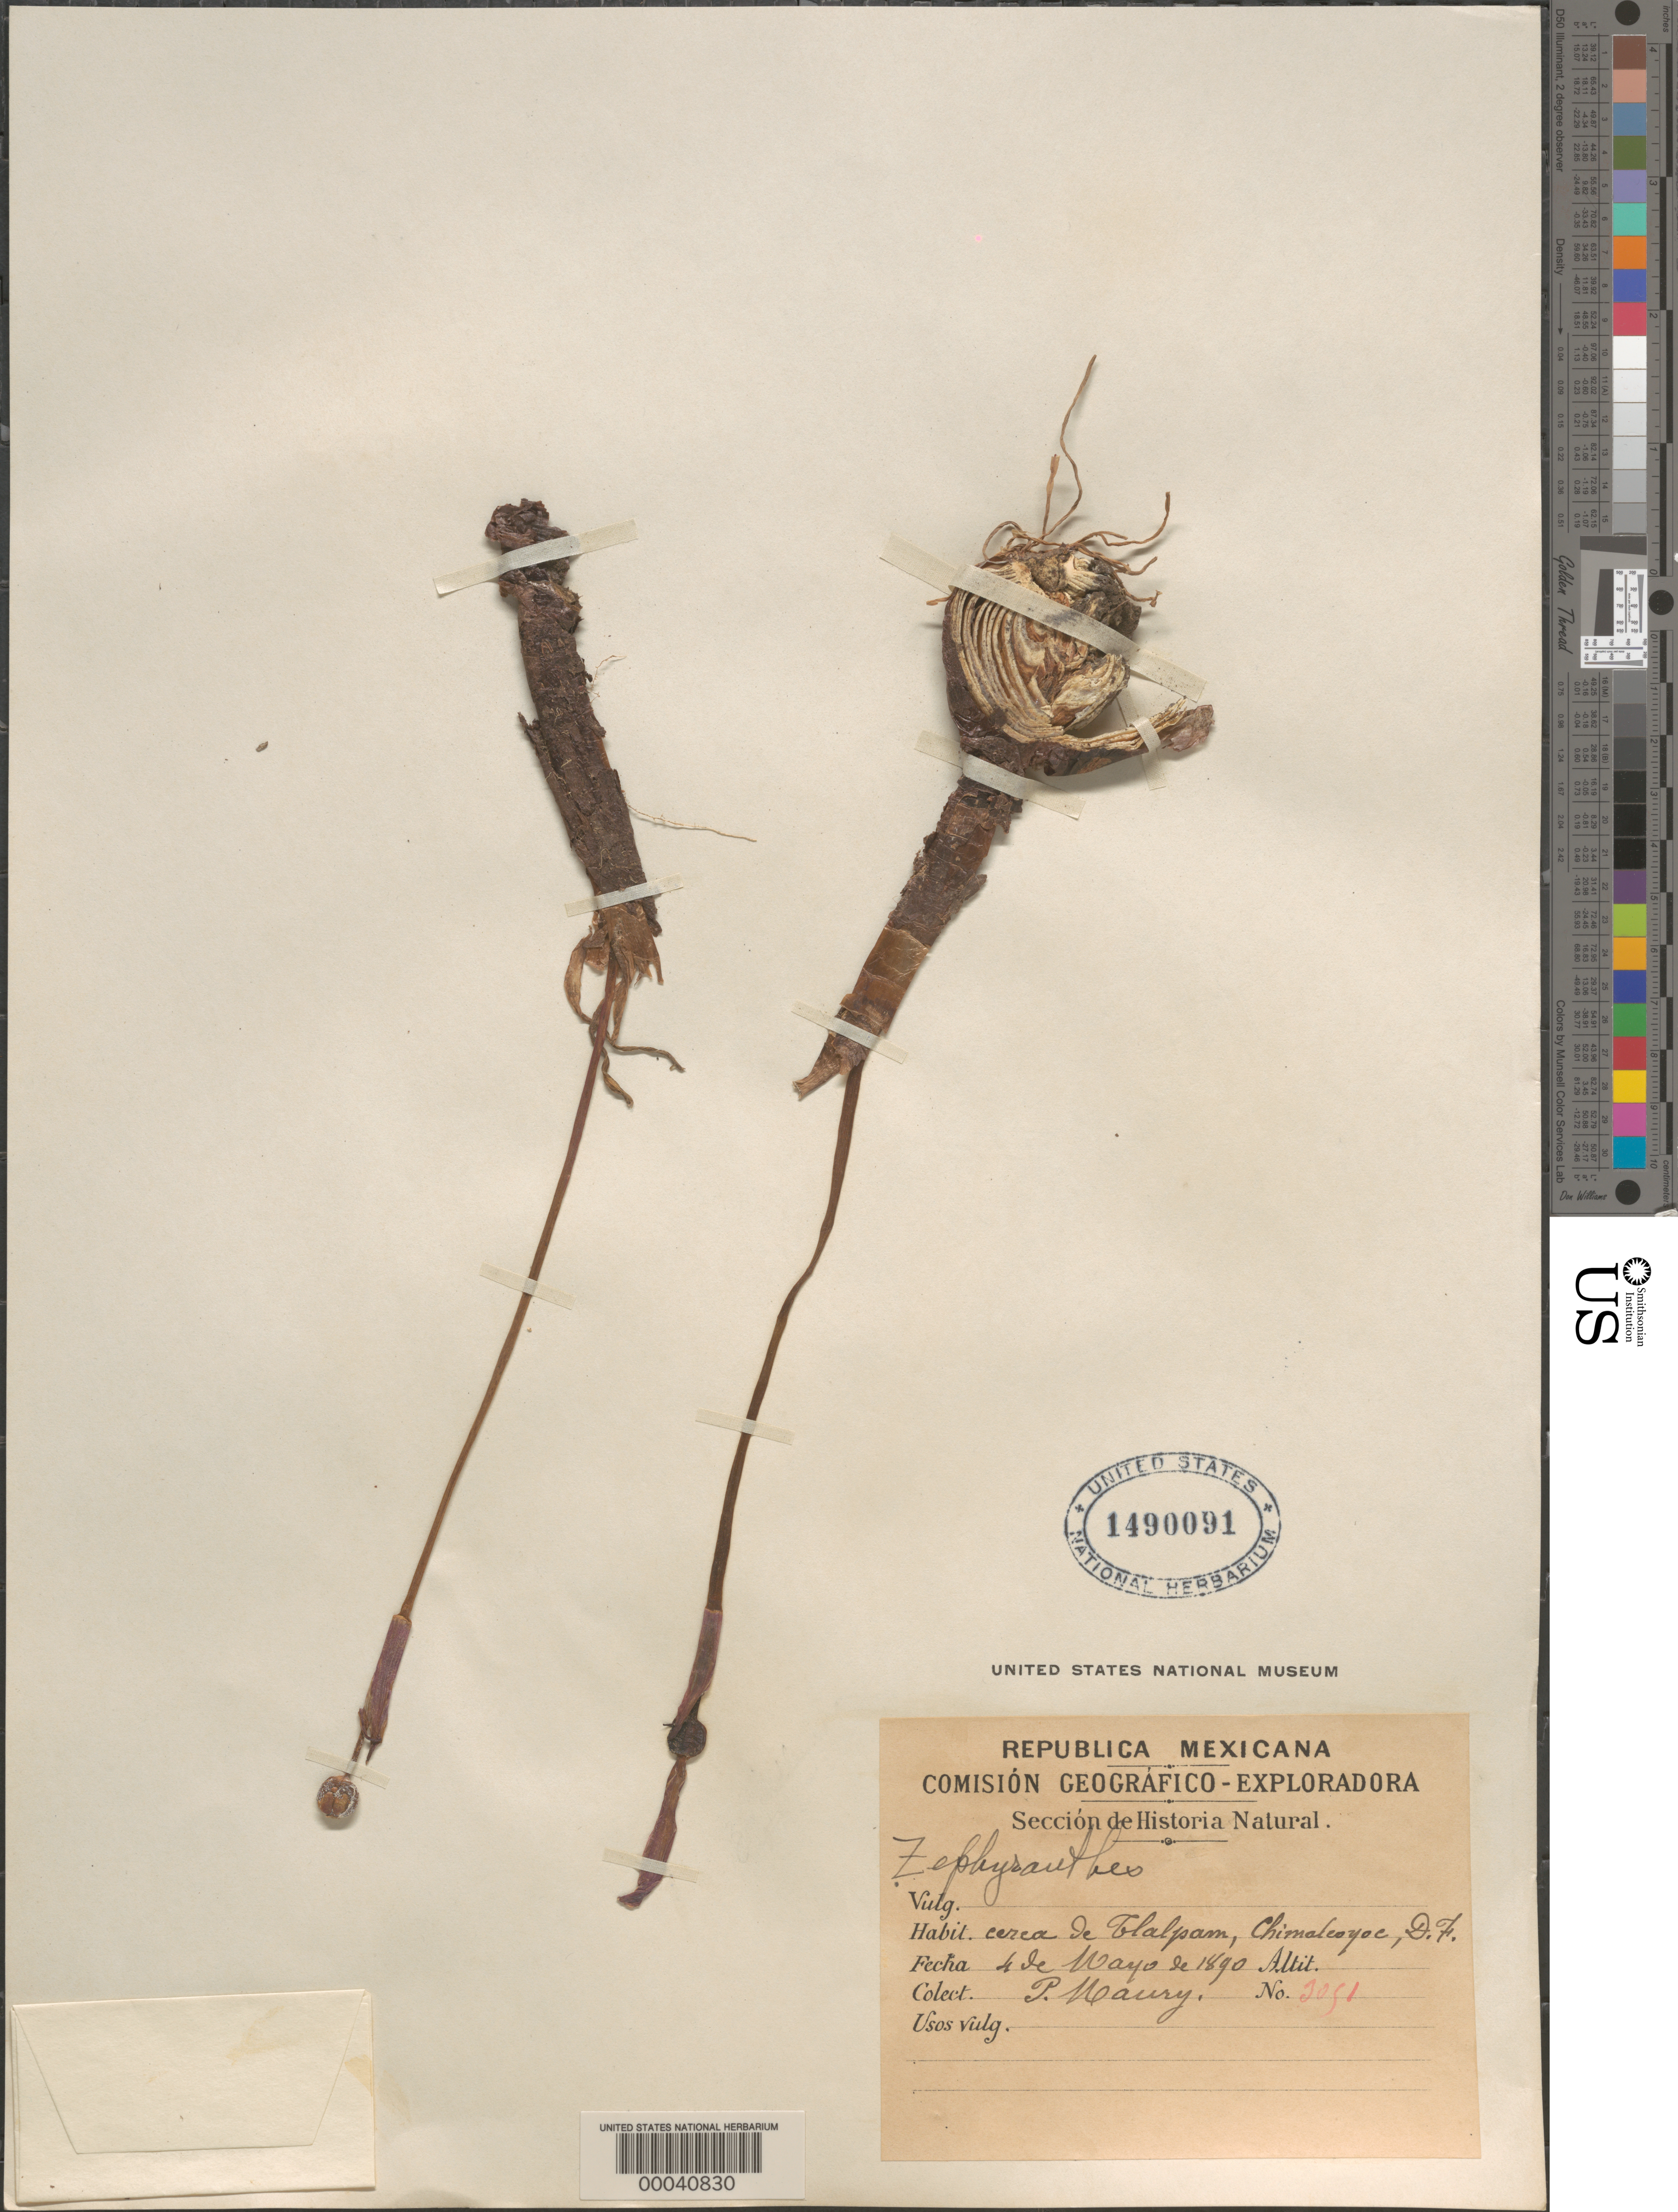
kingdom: Plantae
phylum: Tracheophyta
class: Liliopsida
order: Asparagales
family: Amaryllidaceae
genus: Zephyranthes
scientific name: Zephyranthes sp.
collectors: P. J. Maury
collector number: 3091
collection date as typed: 04 May 1890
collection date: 1890-05-04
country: Mexico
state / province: Distrito Federal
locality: Near Tlalpam, Chimaleoyoc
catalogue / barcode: US 1490091